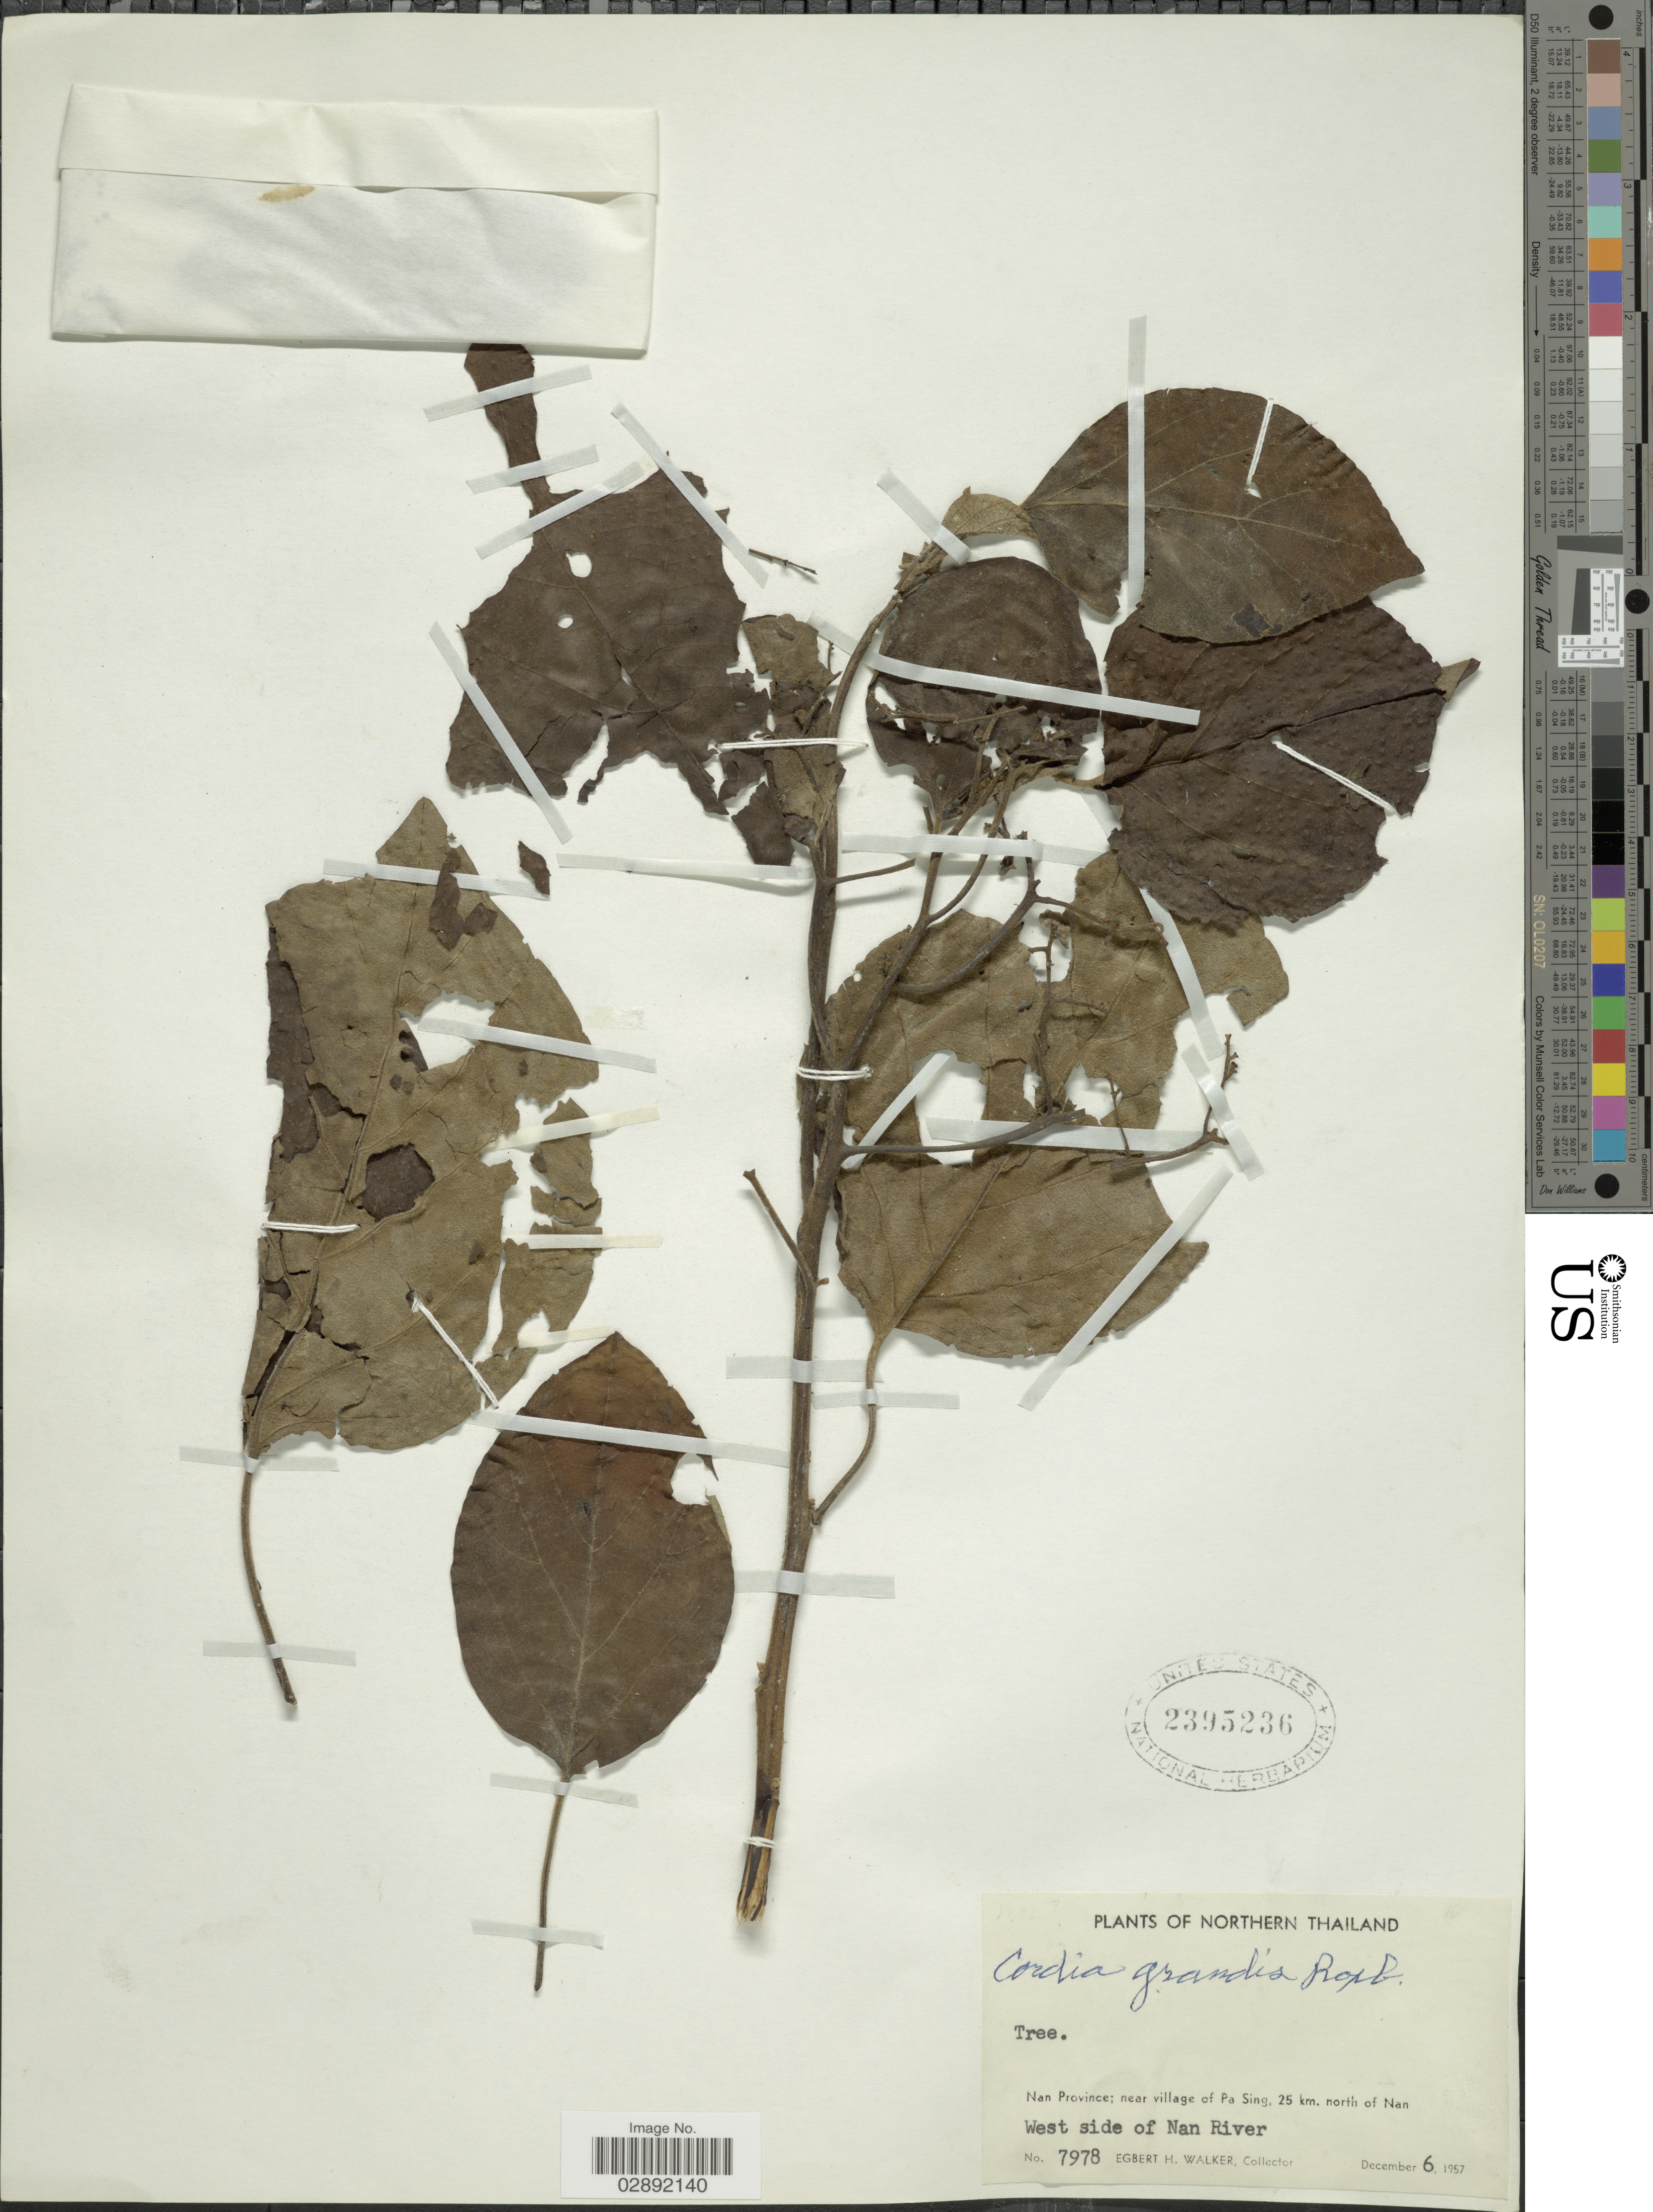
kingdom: Plantae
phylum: Tracheophyta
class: Magnoliopsida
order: Boraginales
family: Cordiaceae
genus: Cordia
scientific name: Cordia grandis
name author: Roxb.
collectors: E. H. Walker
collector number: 7978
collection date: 1957-12-06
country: Thailand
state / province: Nan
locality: Northern Thailand. Near village of Pa Sing, 25 km. north of Nan. West side of Nan River.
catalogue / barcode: US 2395236